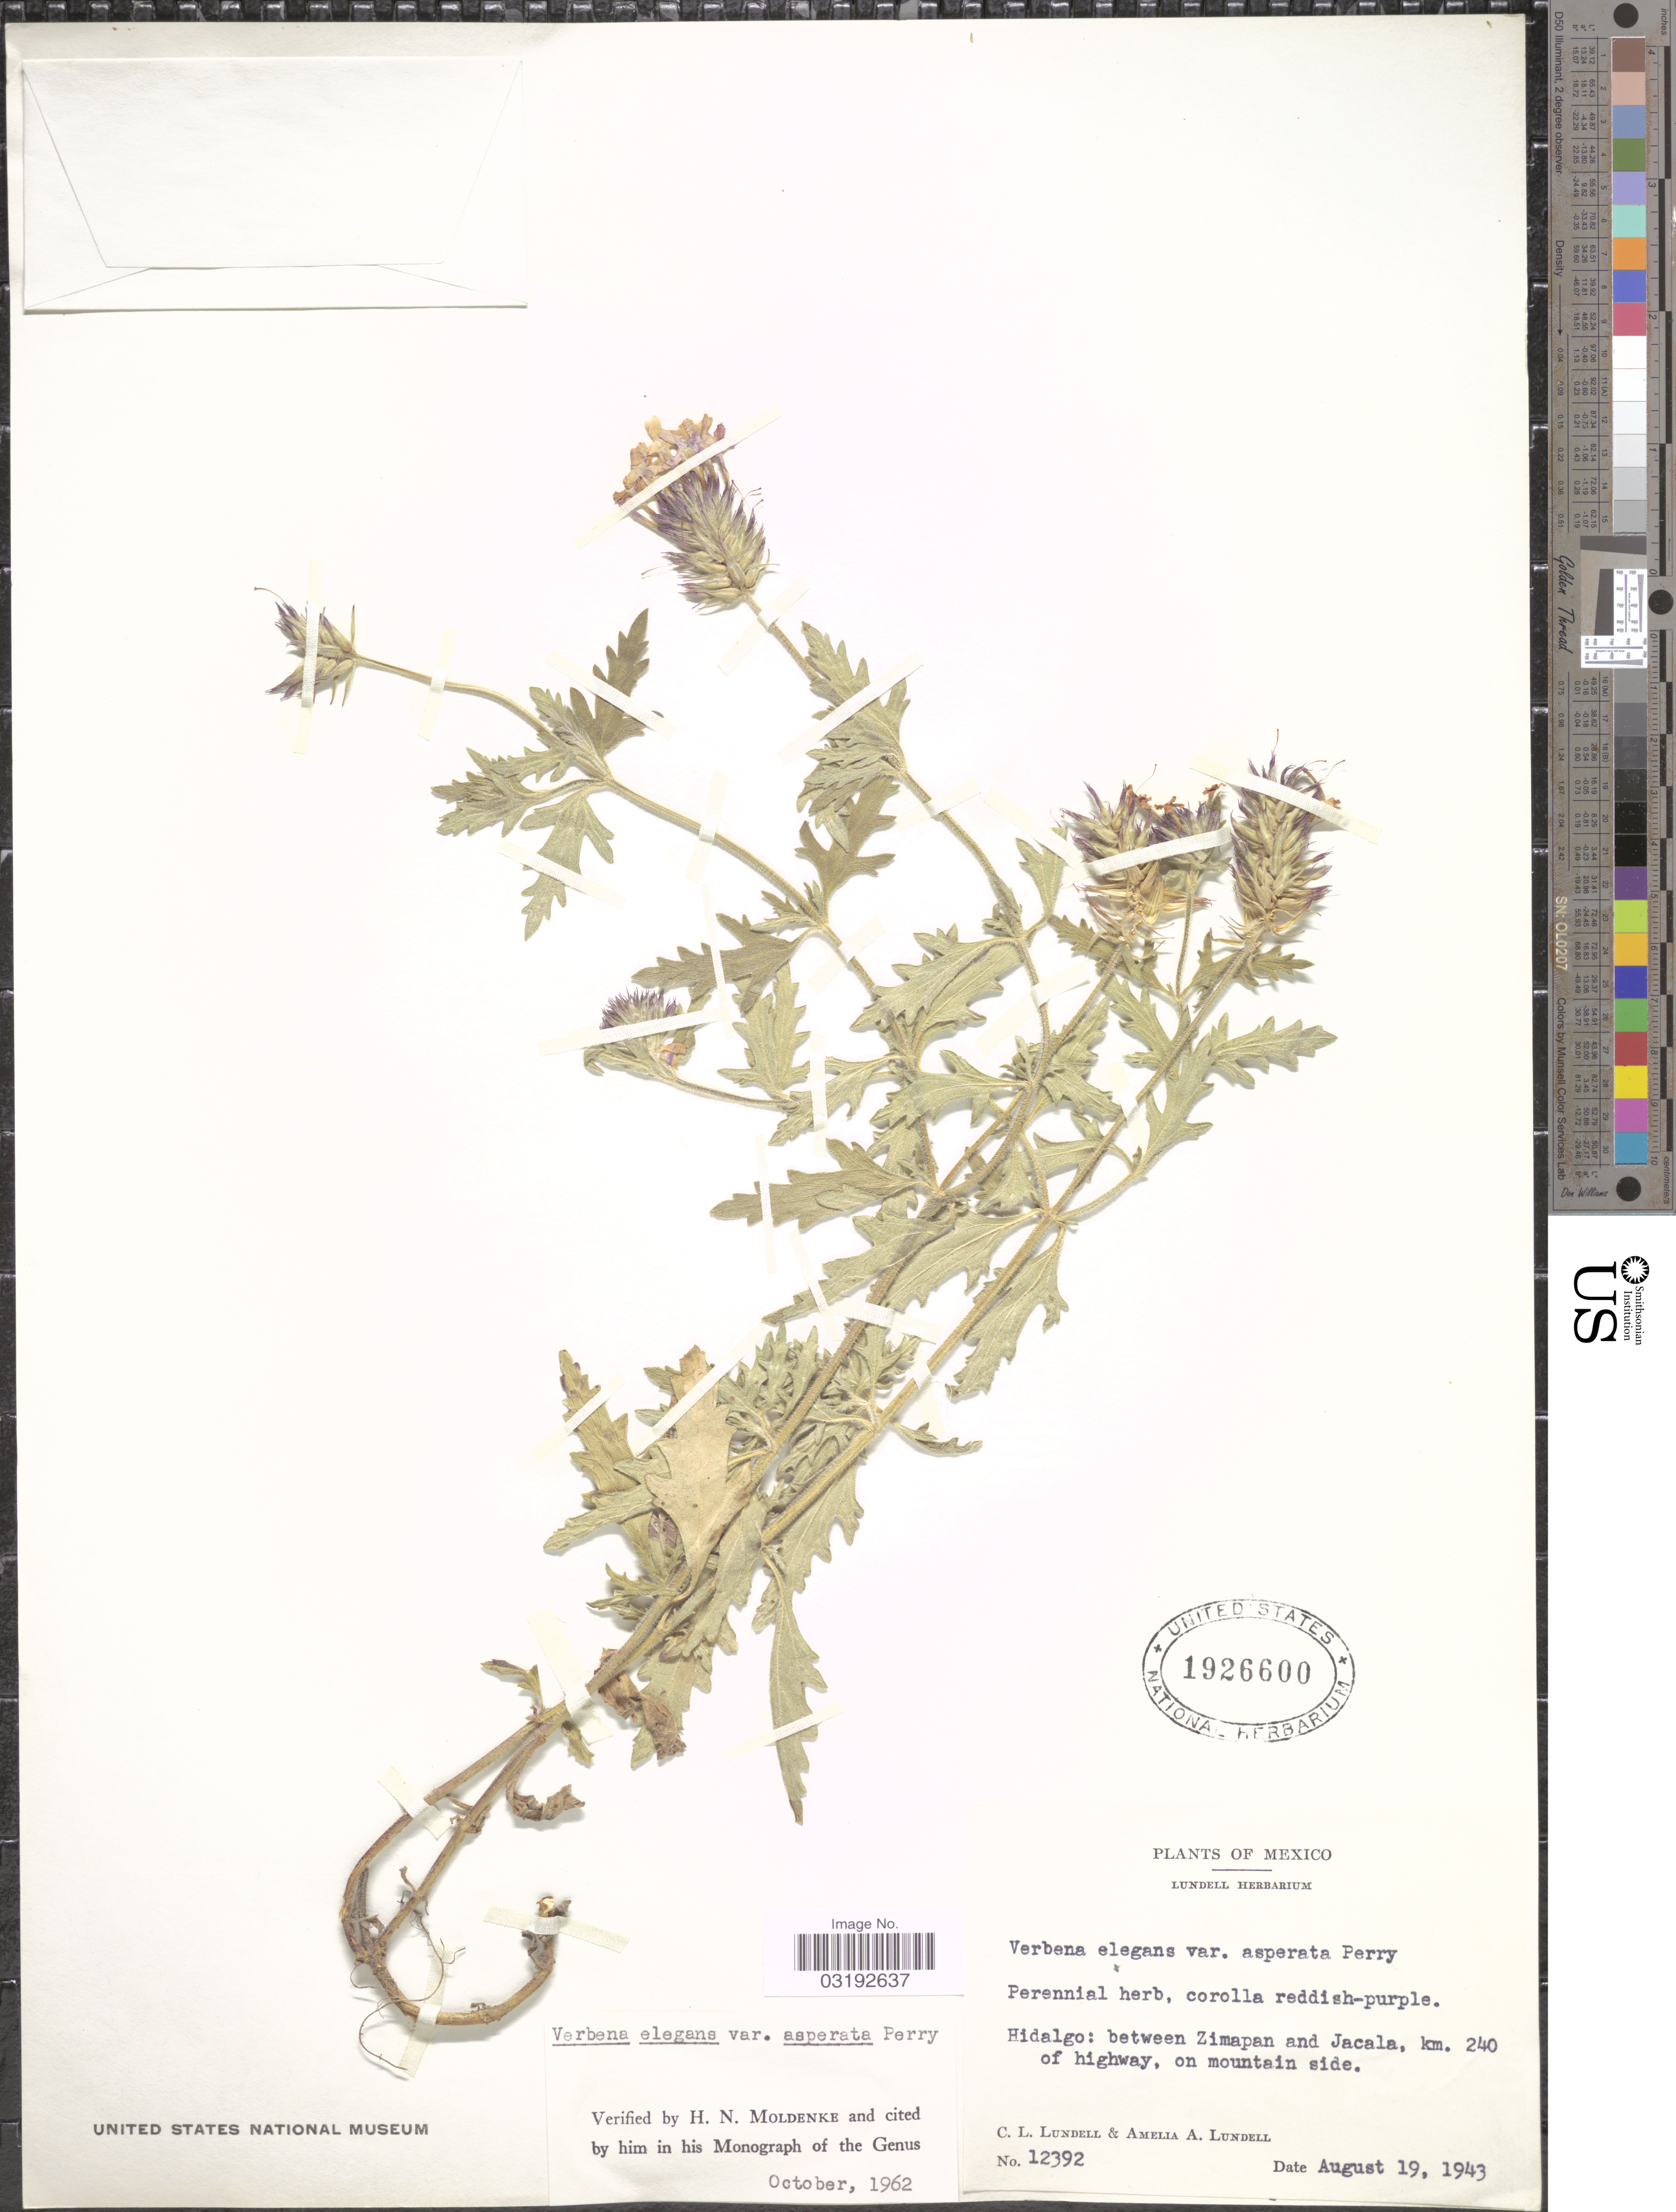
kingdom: Plantae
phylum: Tracheophyta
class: Magnoliopsida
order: Lamiales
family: Verbenaceae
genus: Verbena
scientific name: Verbena ambrosiifolia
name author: Rydb. ex Small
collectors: C. L. Lundell & A. A. Lundell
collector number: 12392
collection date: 1943-08-19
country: Mexico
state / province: Hidalgo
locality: Between Zimapan and Jacala, km. 240 of highway, on mountain side.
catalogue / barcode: US 1926600